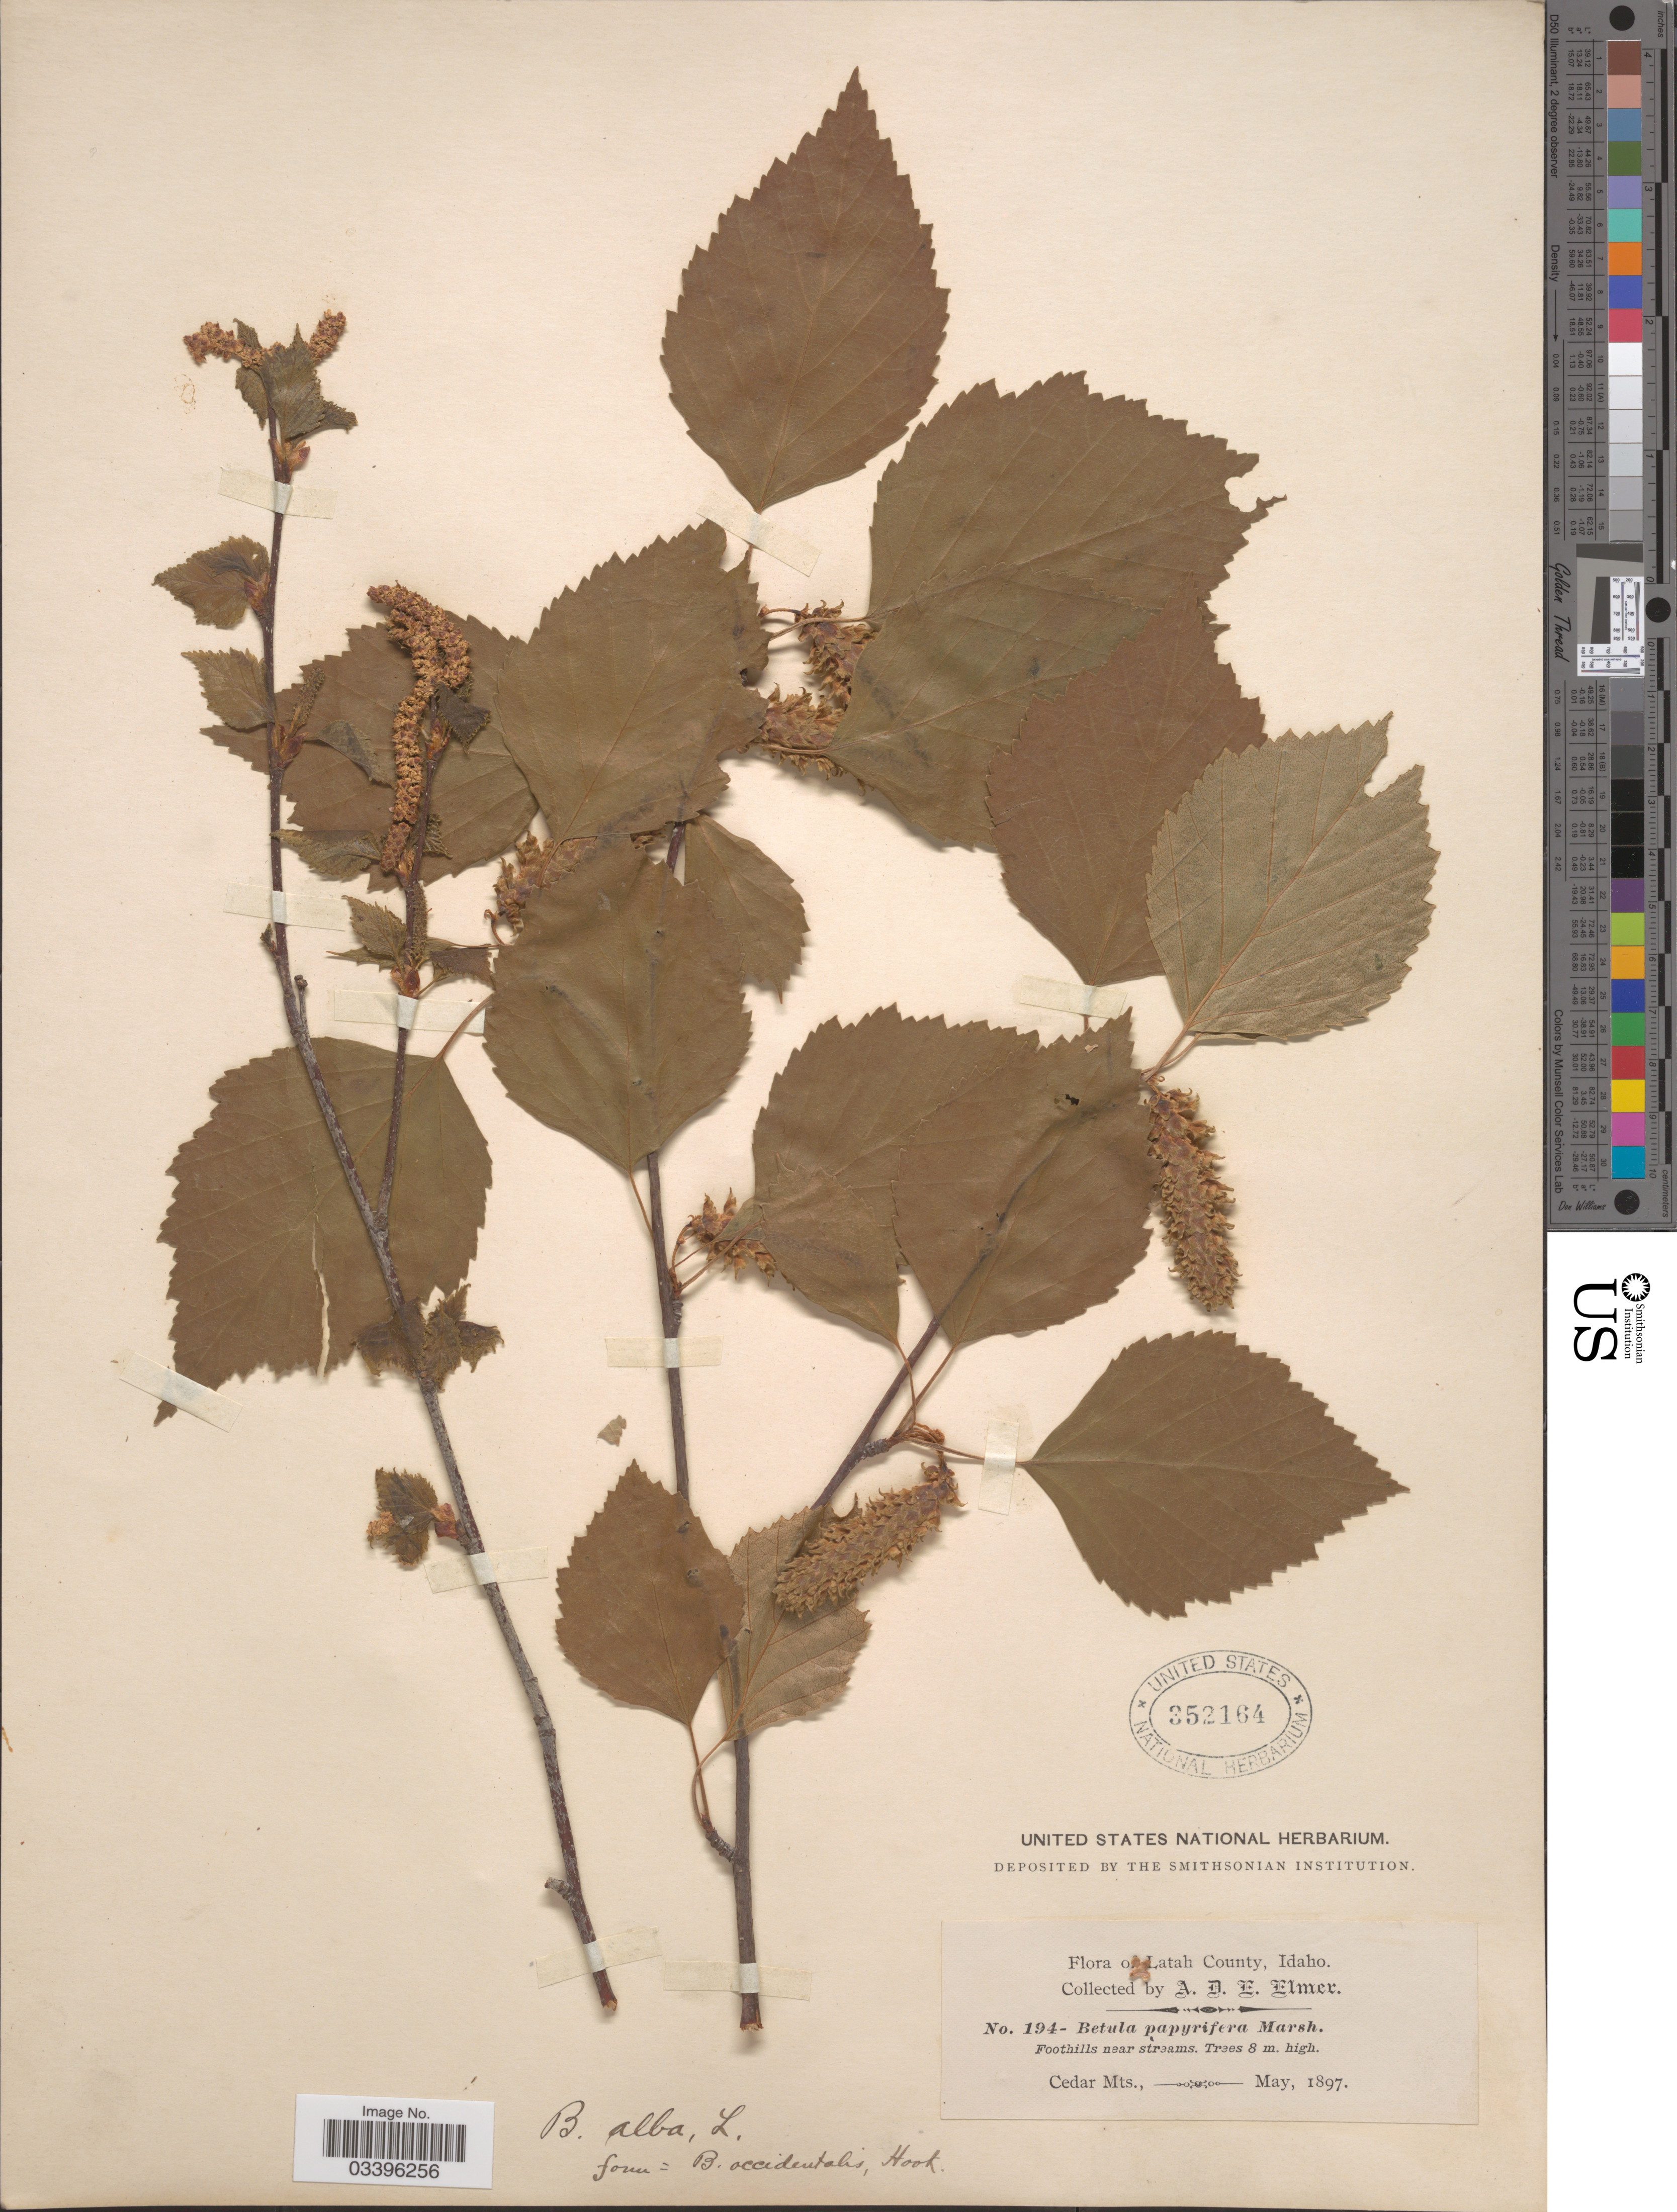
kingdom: Plantae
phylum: Tracheophyta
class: Magnoliopsida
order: Fagales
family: Betulaceae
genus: Betula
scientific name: Betula occidentalis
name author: Hook.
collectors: A. D. E. Elmer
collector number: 194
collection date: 1897-05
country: United States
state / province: Idaho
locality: Latah County, Foothills near streams. Cedar Mts.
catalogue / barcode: US 352164